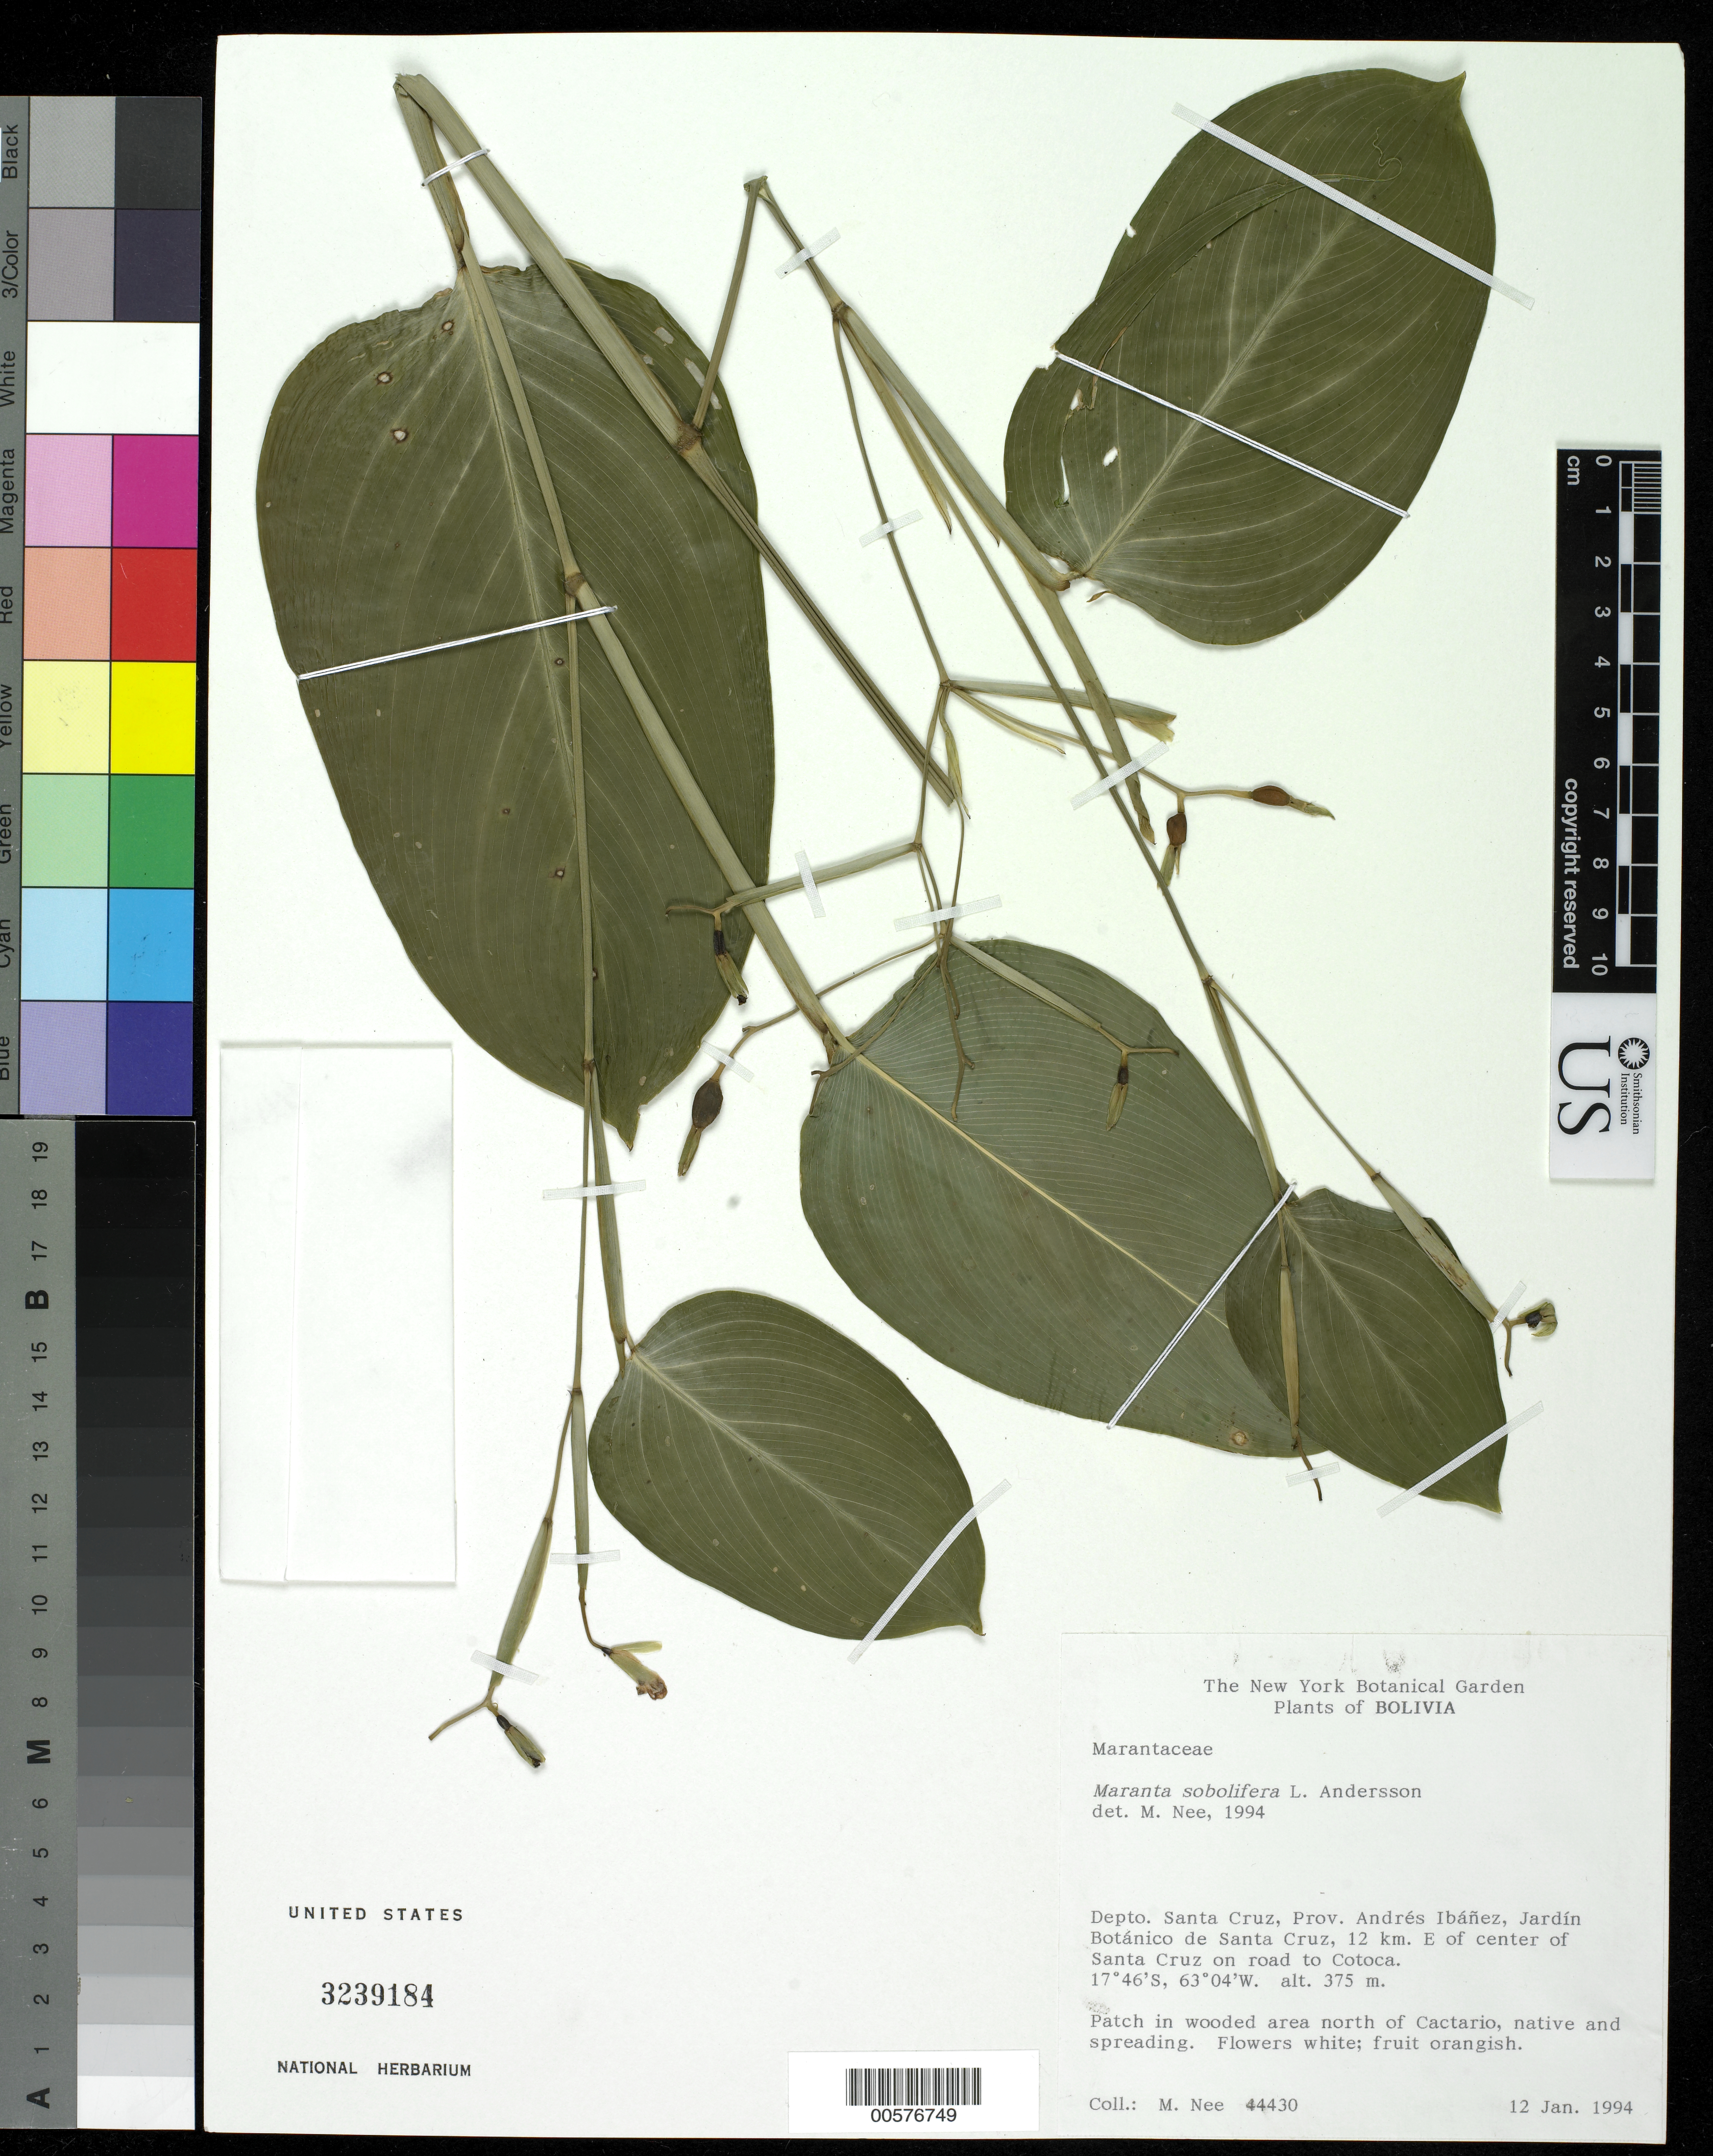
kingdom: Plantae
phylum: Tracheophyta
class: Liliopsida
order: Zingiberales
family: Marantaceae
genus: Maranta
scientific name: Maranta sobolifera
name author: L. Andersson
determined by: Nee, Michael H.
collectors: M. Nee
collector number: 44430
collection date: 1994-01-12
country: Bolivia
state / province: Santa Cruz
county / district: Andres Ibanez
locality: Jardin Botanico de Santa Cruz, 12 km E of center of Santa Cruz on road to Cotoca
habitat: Patch in wooded area north of Cactario, native and spreading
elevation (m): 375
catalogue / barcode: US 3239184